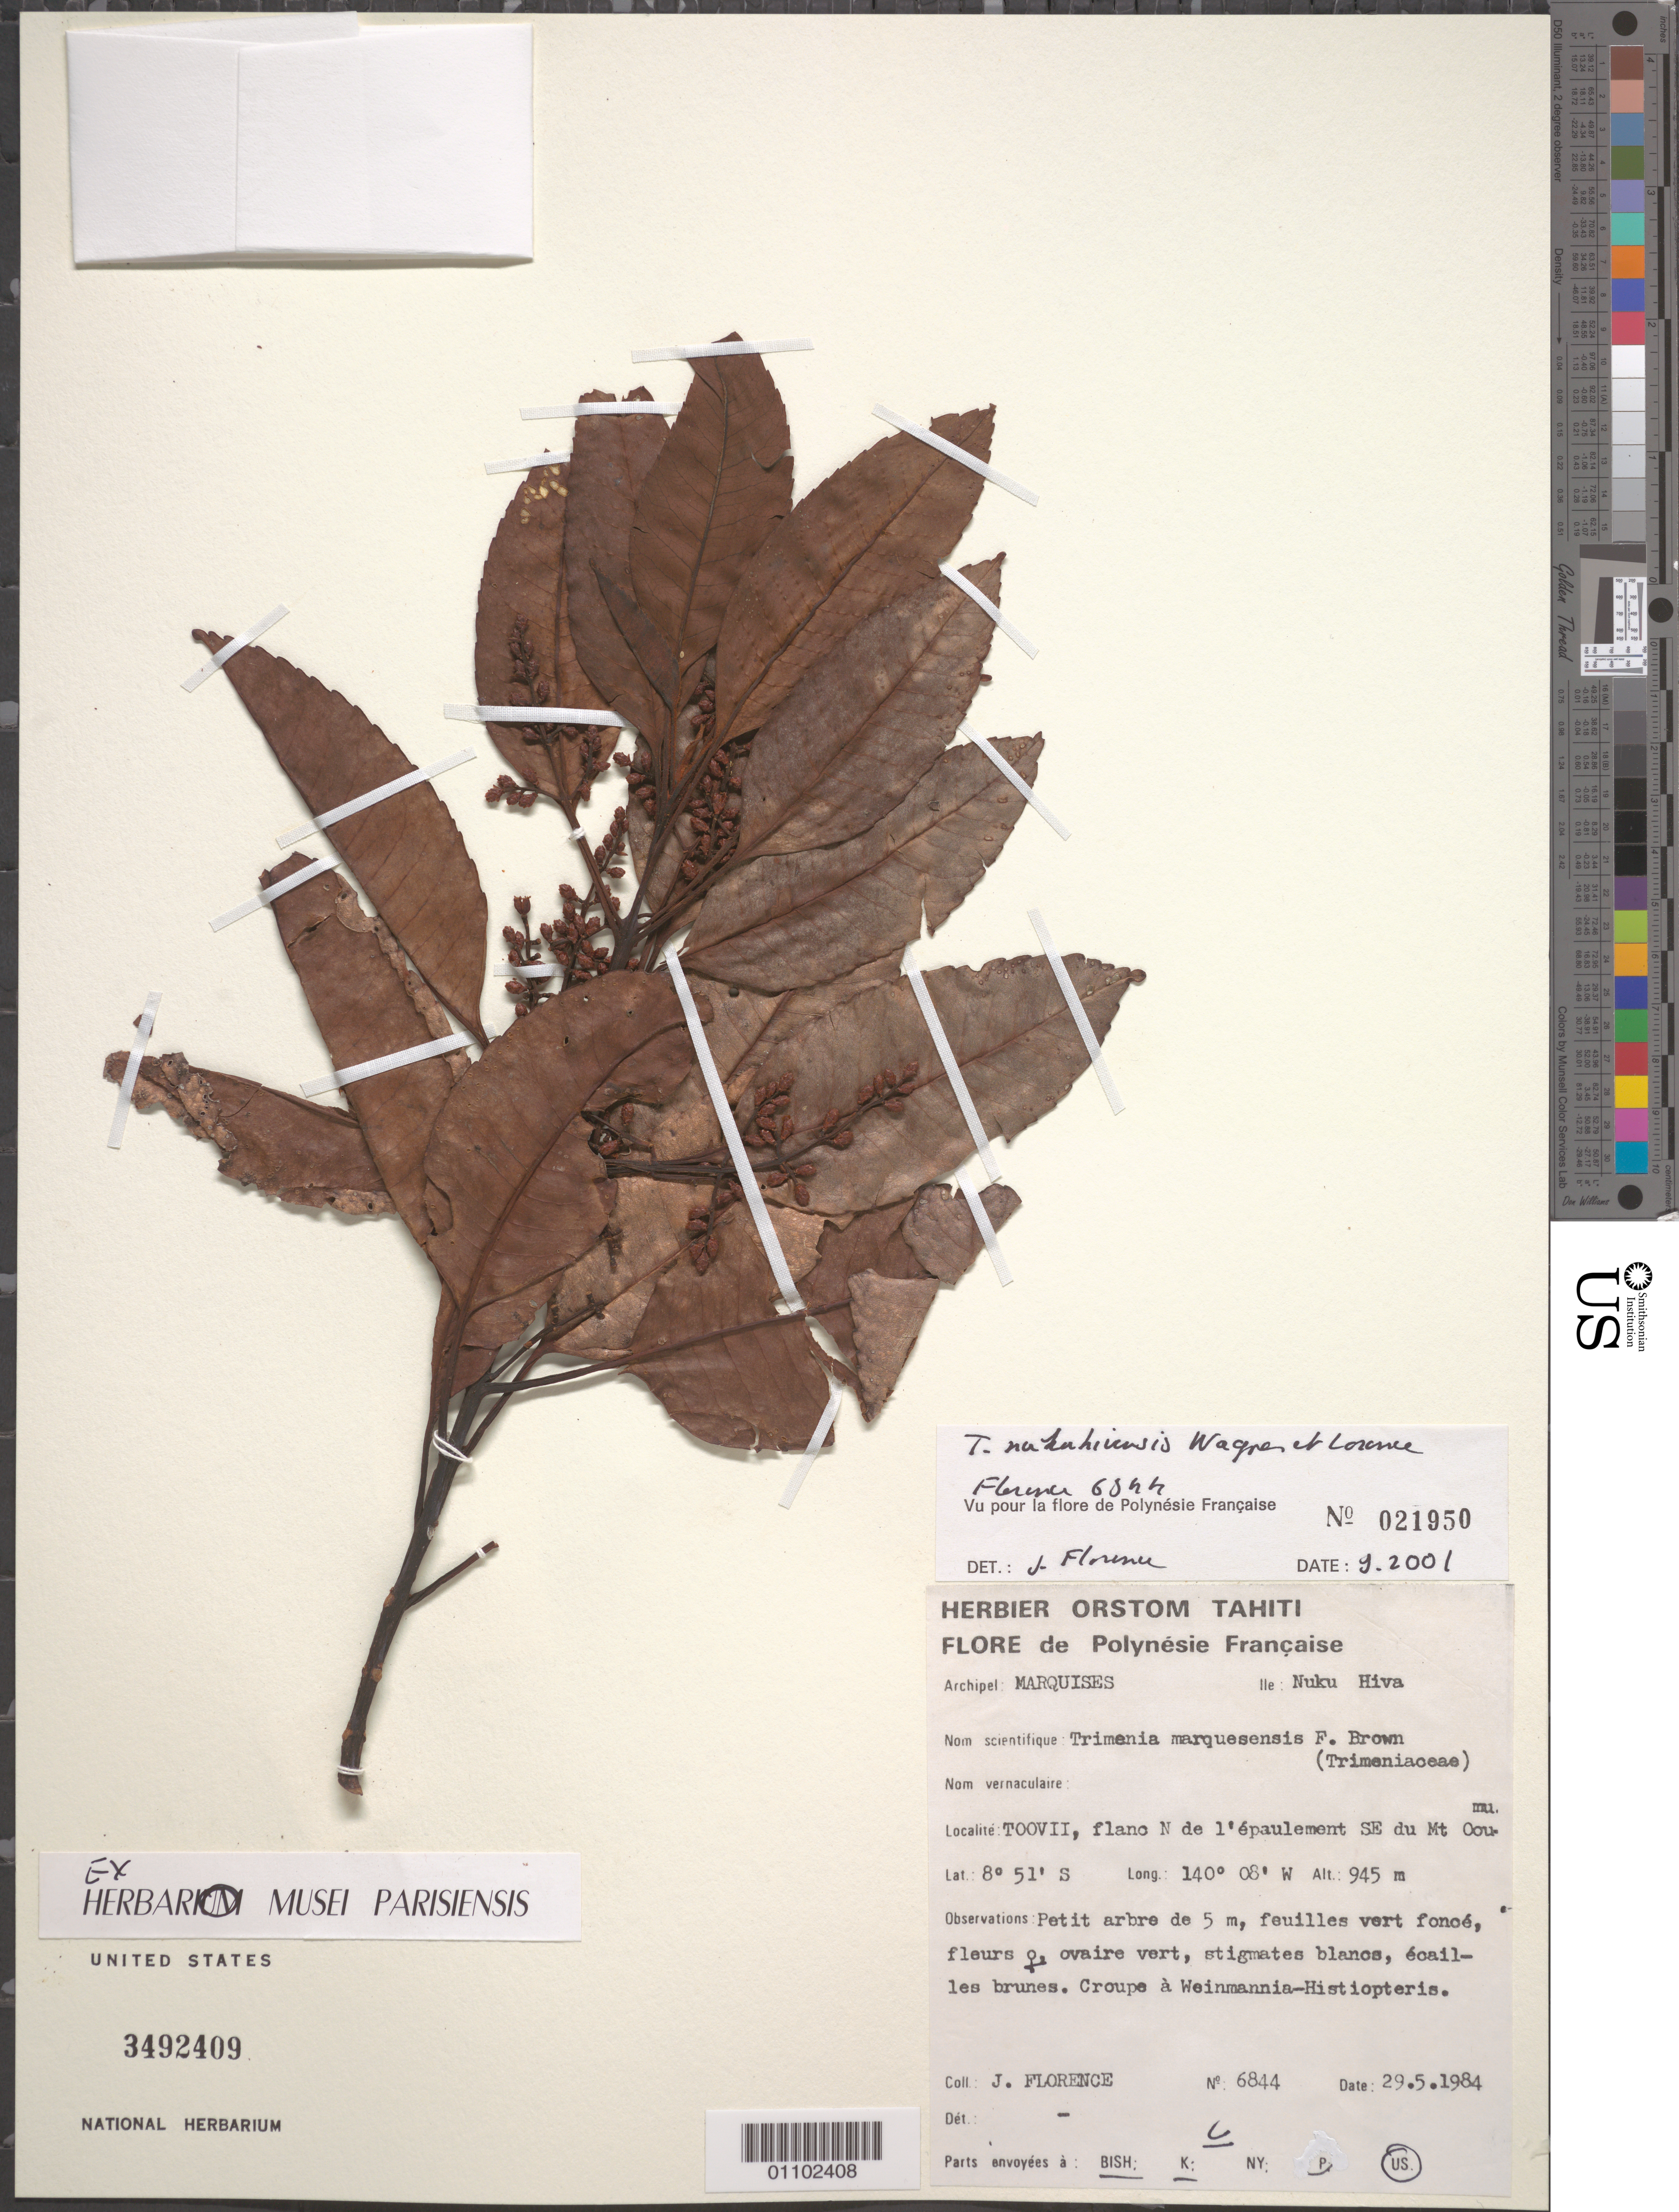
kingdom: Plantae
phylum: Tracheophyta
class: Magnoliopsida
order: Austrobaileyales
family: Trimeniaceae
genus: Trimenia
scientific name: Trimenia nukuhivensis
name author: W.L. Wagner & Lorence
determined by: Wagner, W. L.; Lorence, David H.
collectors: J. Florence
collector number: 6844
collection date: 1984-05-29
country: French Polynesia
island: Nuku Hiva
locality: Toovii, flanc N de l'épaulement SE du Mt. Ooumu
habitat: Croupe à Weinmannia-Histiopteris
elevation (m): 945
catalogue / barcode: US 3492409